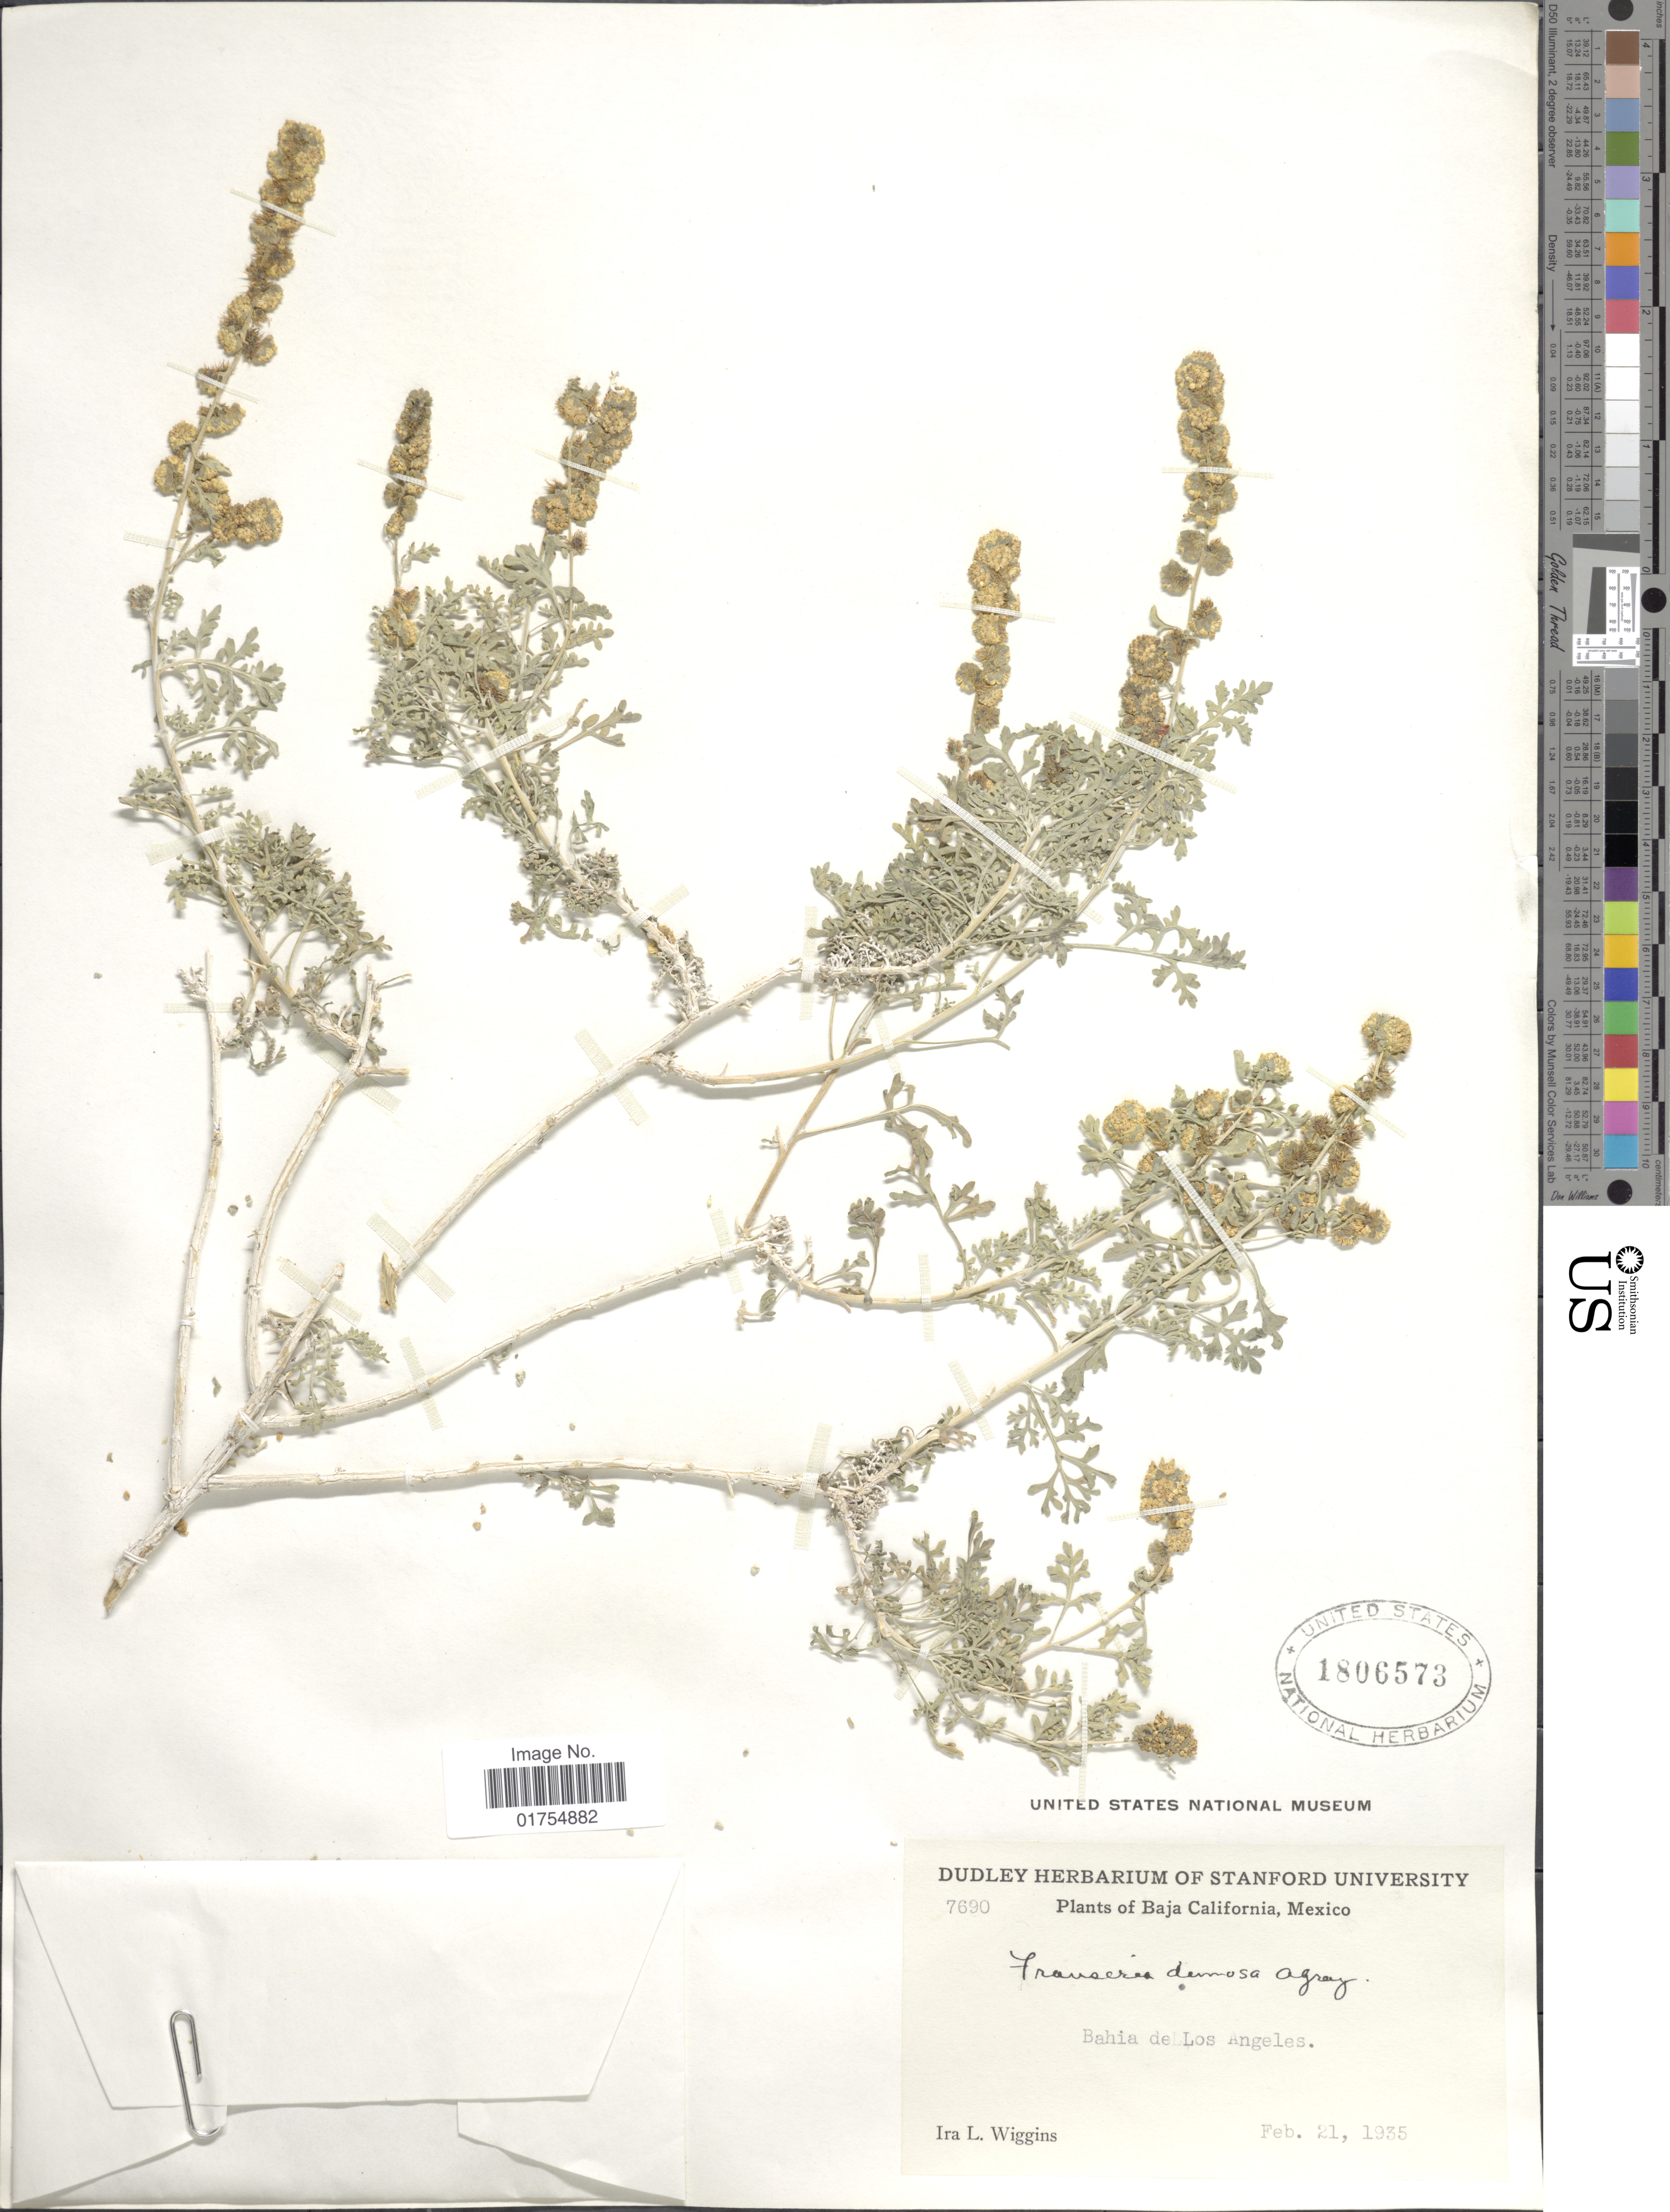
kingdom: Plantae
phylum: Tracheophyta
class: Magnoliopsida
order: Asterales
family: Asteraceae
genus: Franseria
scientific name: Franseria dumosa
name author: A. Gray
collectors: I. L. Wiggins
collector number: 7690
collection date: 1935-02-21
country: Mexico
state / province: Baja California Norte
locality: Bahia de Los Angeles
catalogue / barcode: US 1806573